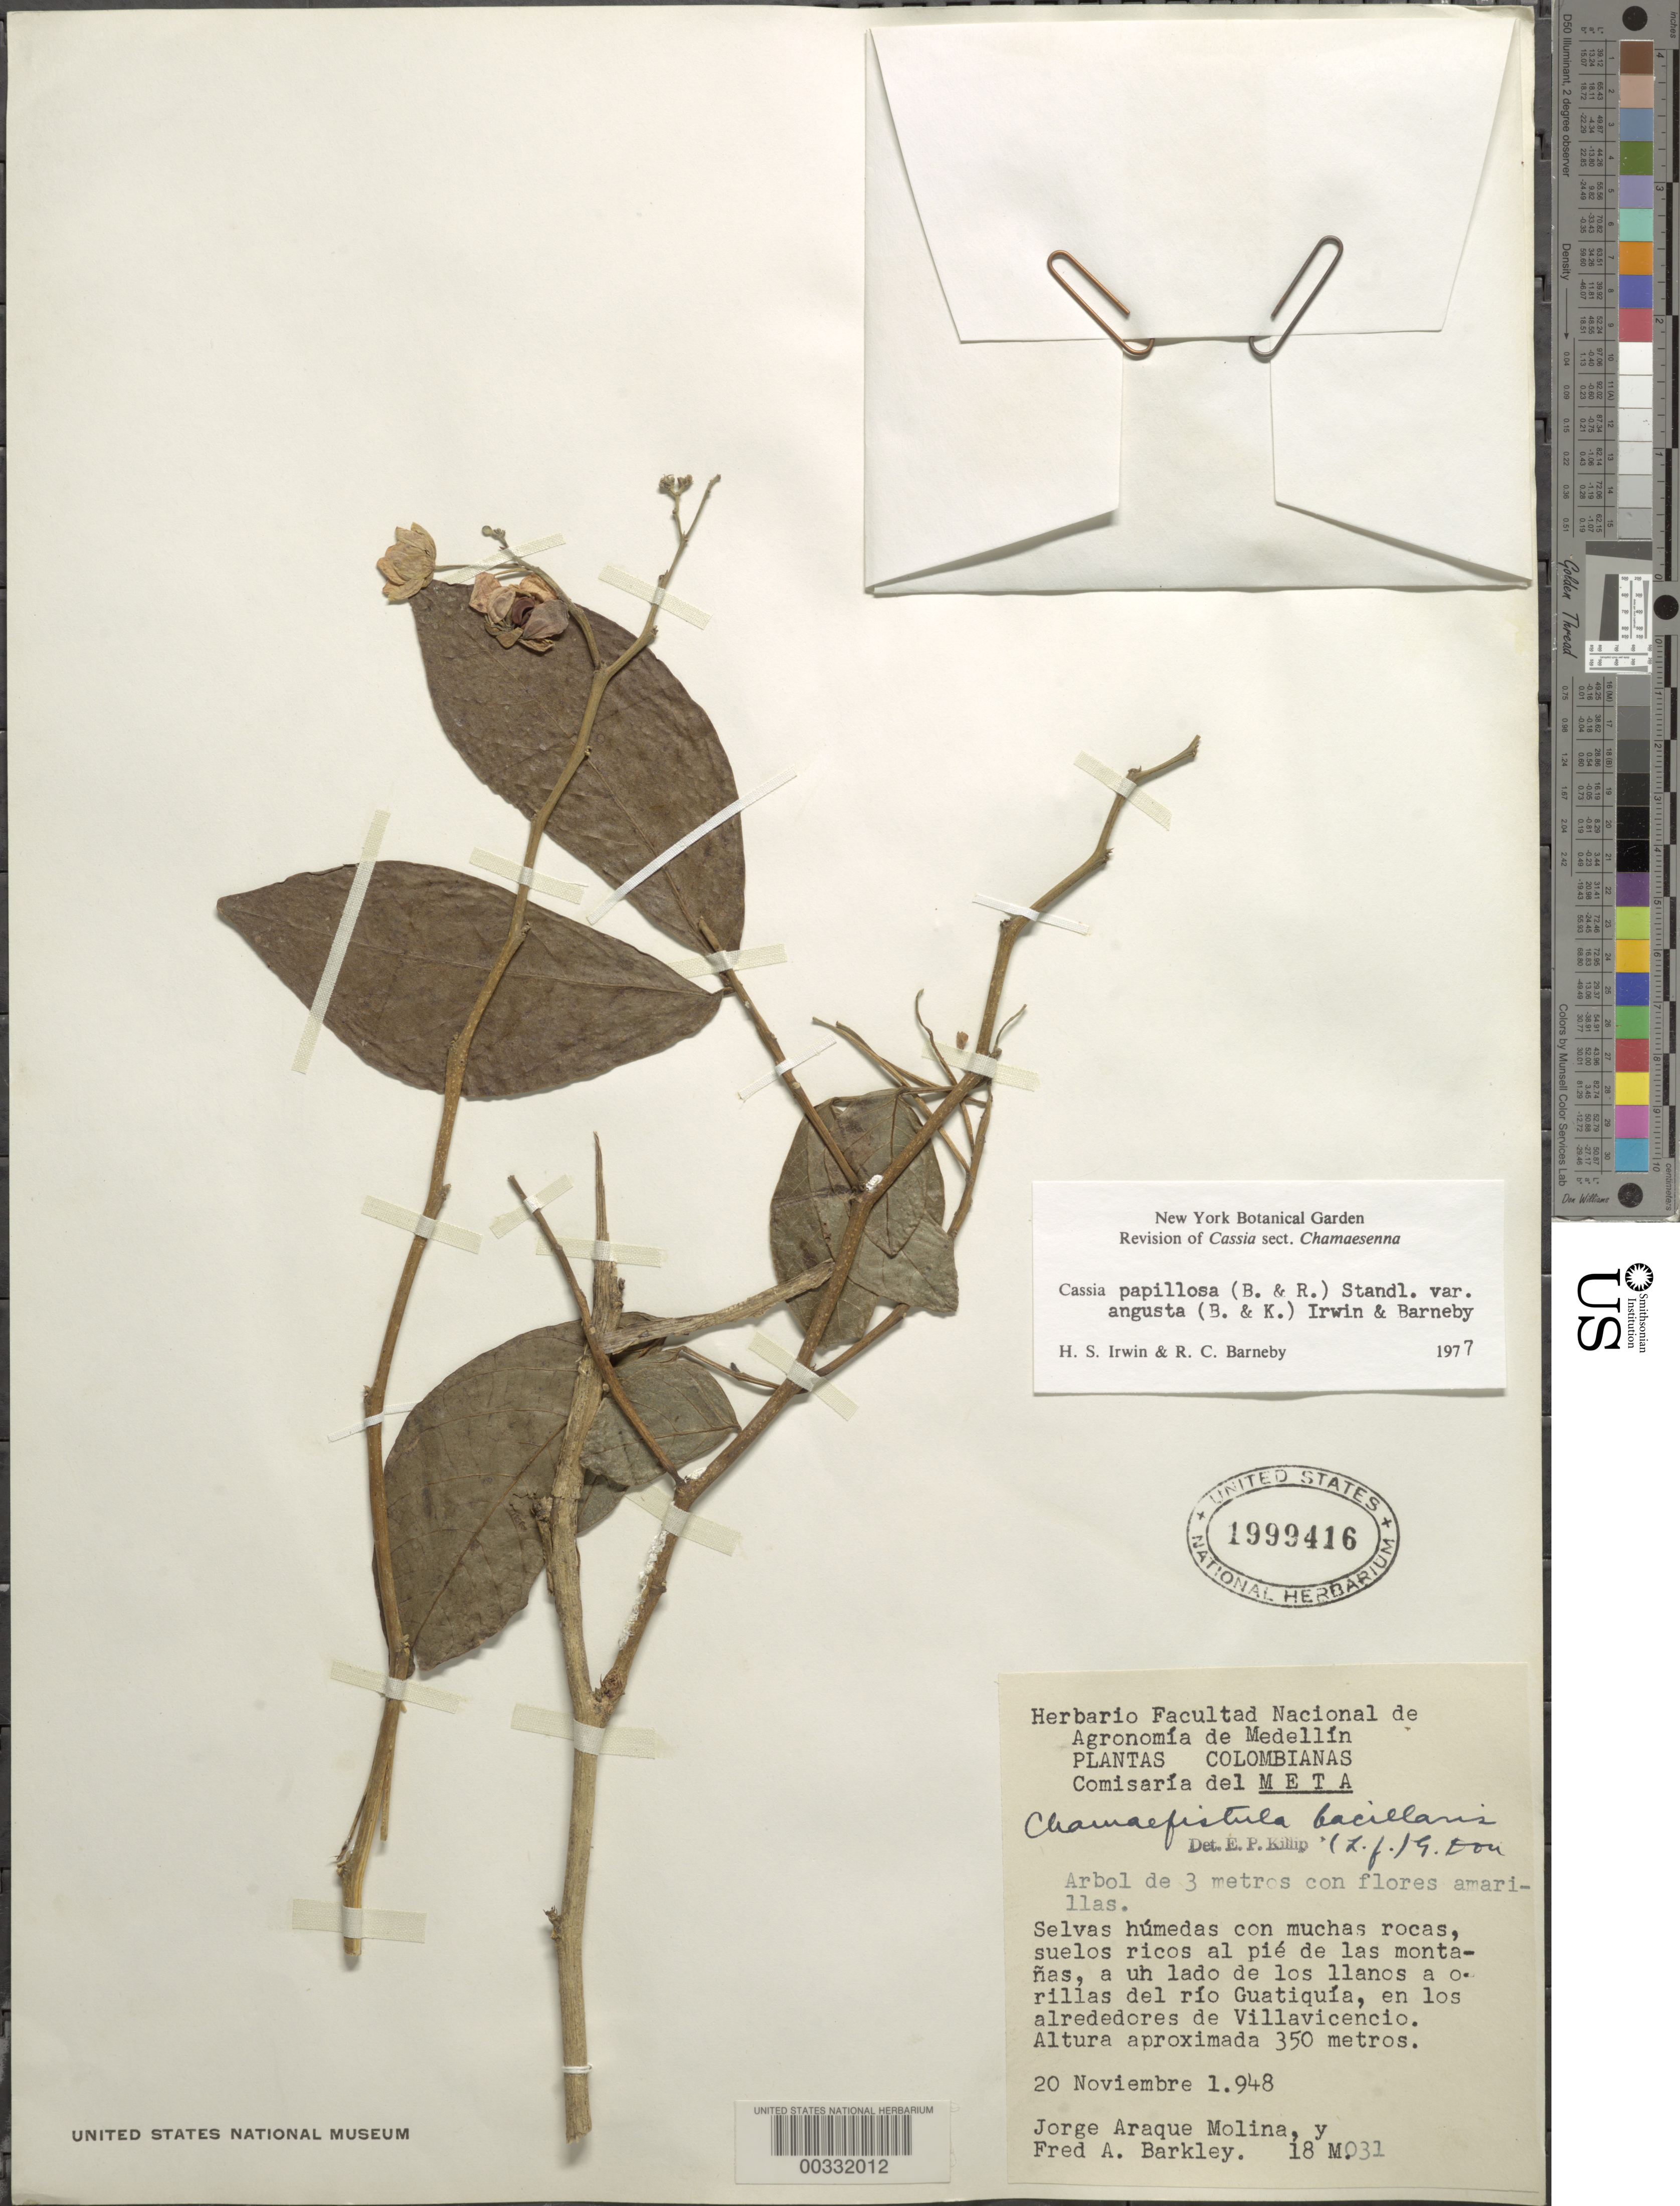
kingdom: Plantae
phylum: Tracheophyta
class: Magnoliopsida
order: Fabales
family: Fabaceae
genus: Senna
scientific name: Senna papillosa var. angusta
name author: (Britton & Killip) H.S. Irwin & Barneby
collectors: J. Araque Molina & F. A. Barkley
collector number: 18m031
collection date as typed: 20 Nov 1948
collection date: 1948-11-20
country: Colombia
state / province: Meta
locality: Rio Guatiquia in the vicinity of Villa Vicencia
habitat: See sheet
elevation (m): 350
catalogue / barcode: US 1999416